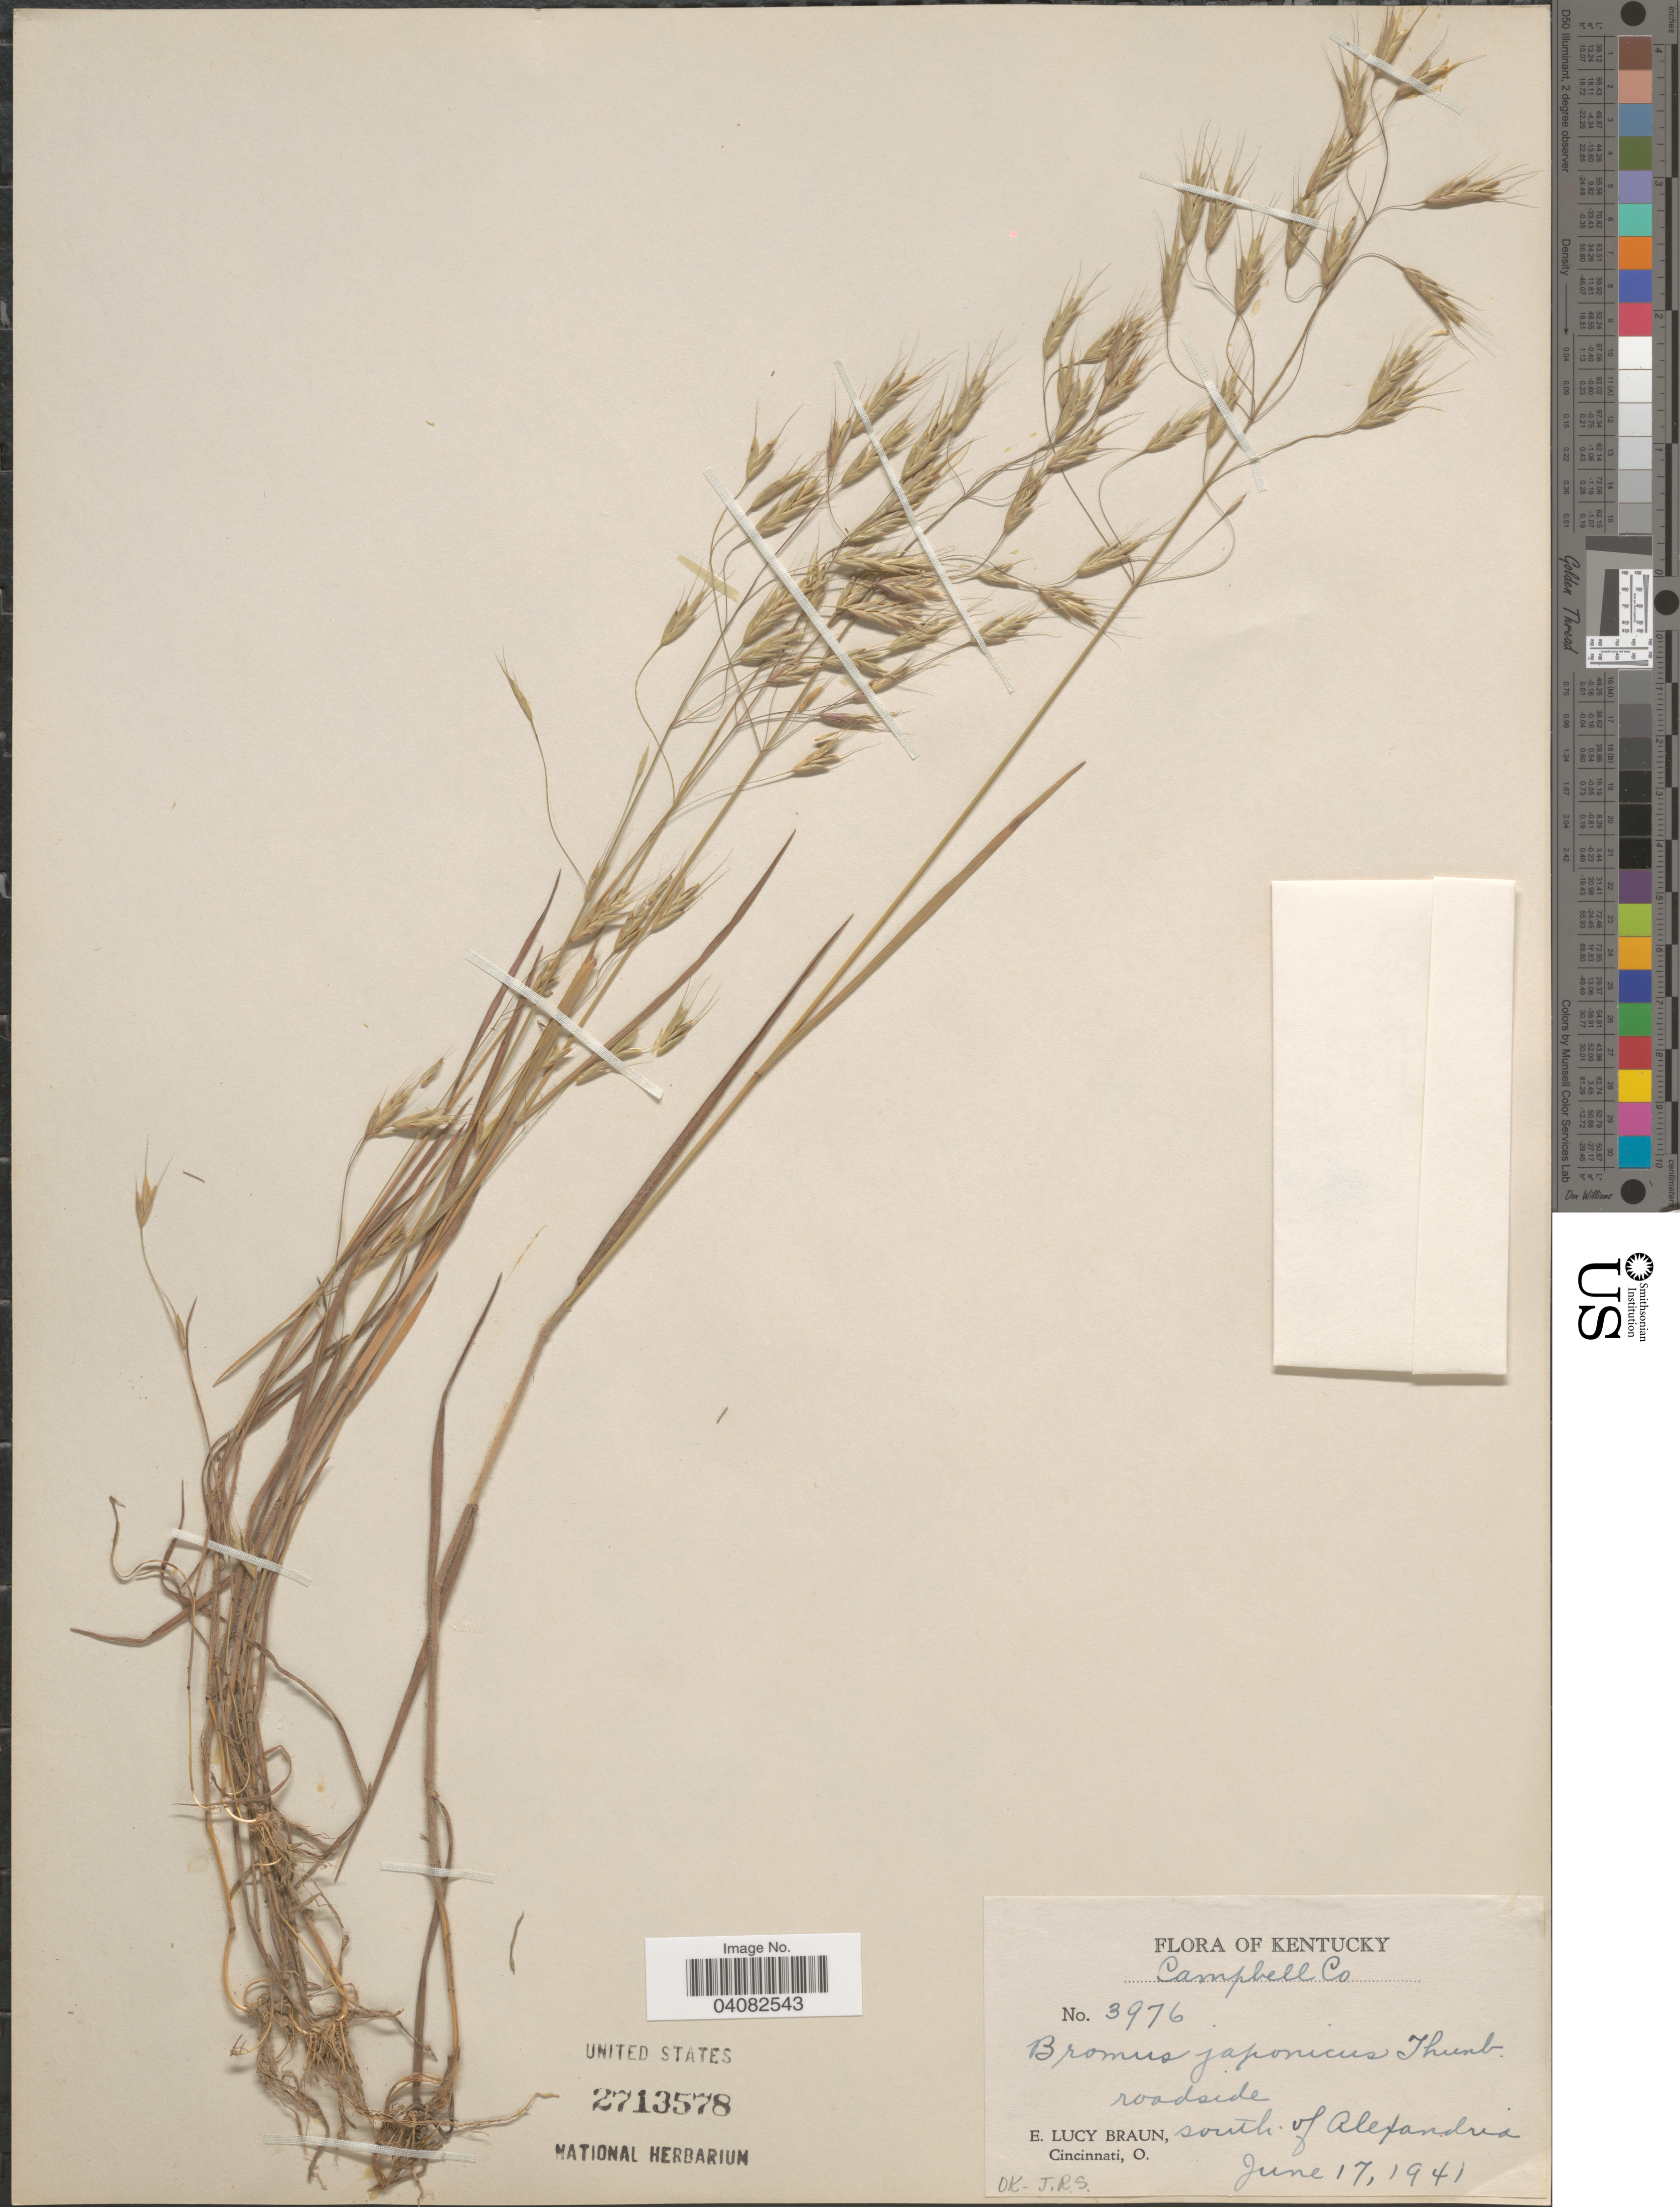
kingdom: Plantae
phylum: Tracheophyta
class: Liliopsida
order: Poales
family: Poaceae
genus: Bromus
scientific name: Bromus japonicus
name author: Houtt.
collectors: E. L. Braun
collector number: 3976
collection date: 1941-06-17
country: United States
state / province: Kentucky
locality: Campbell Co. Roadside south of Alexandria.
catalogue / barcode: US 2713578